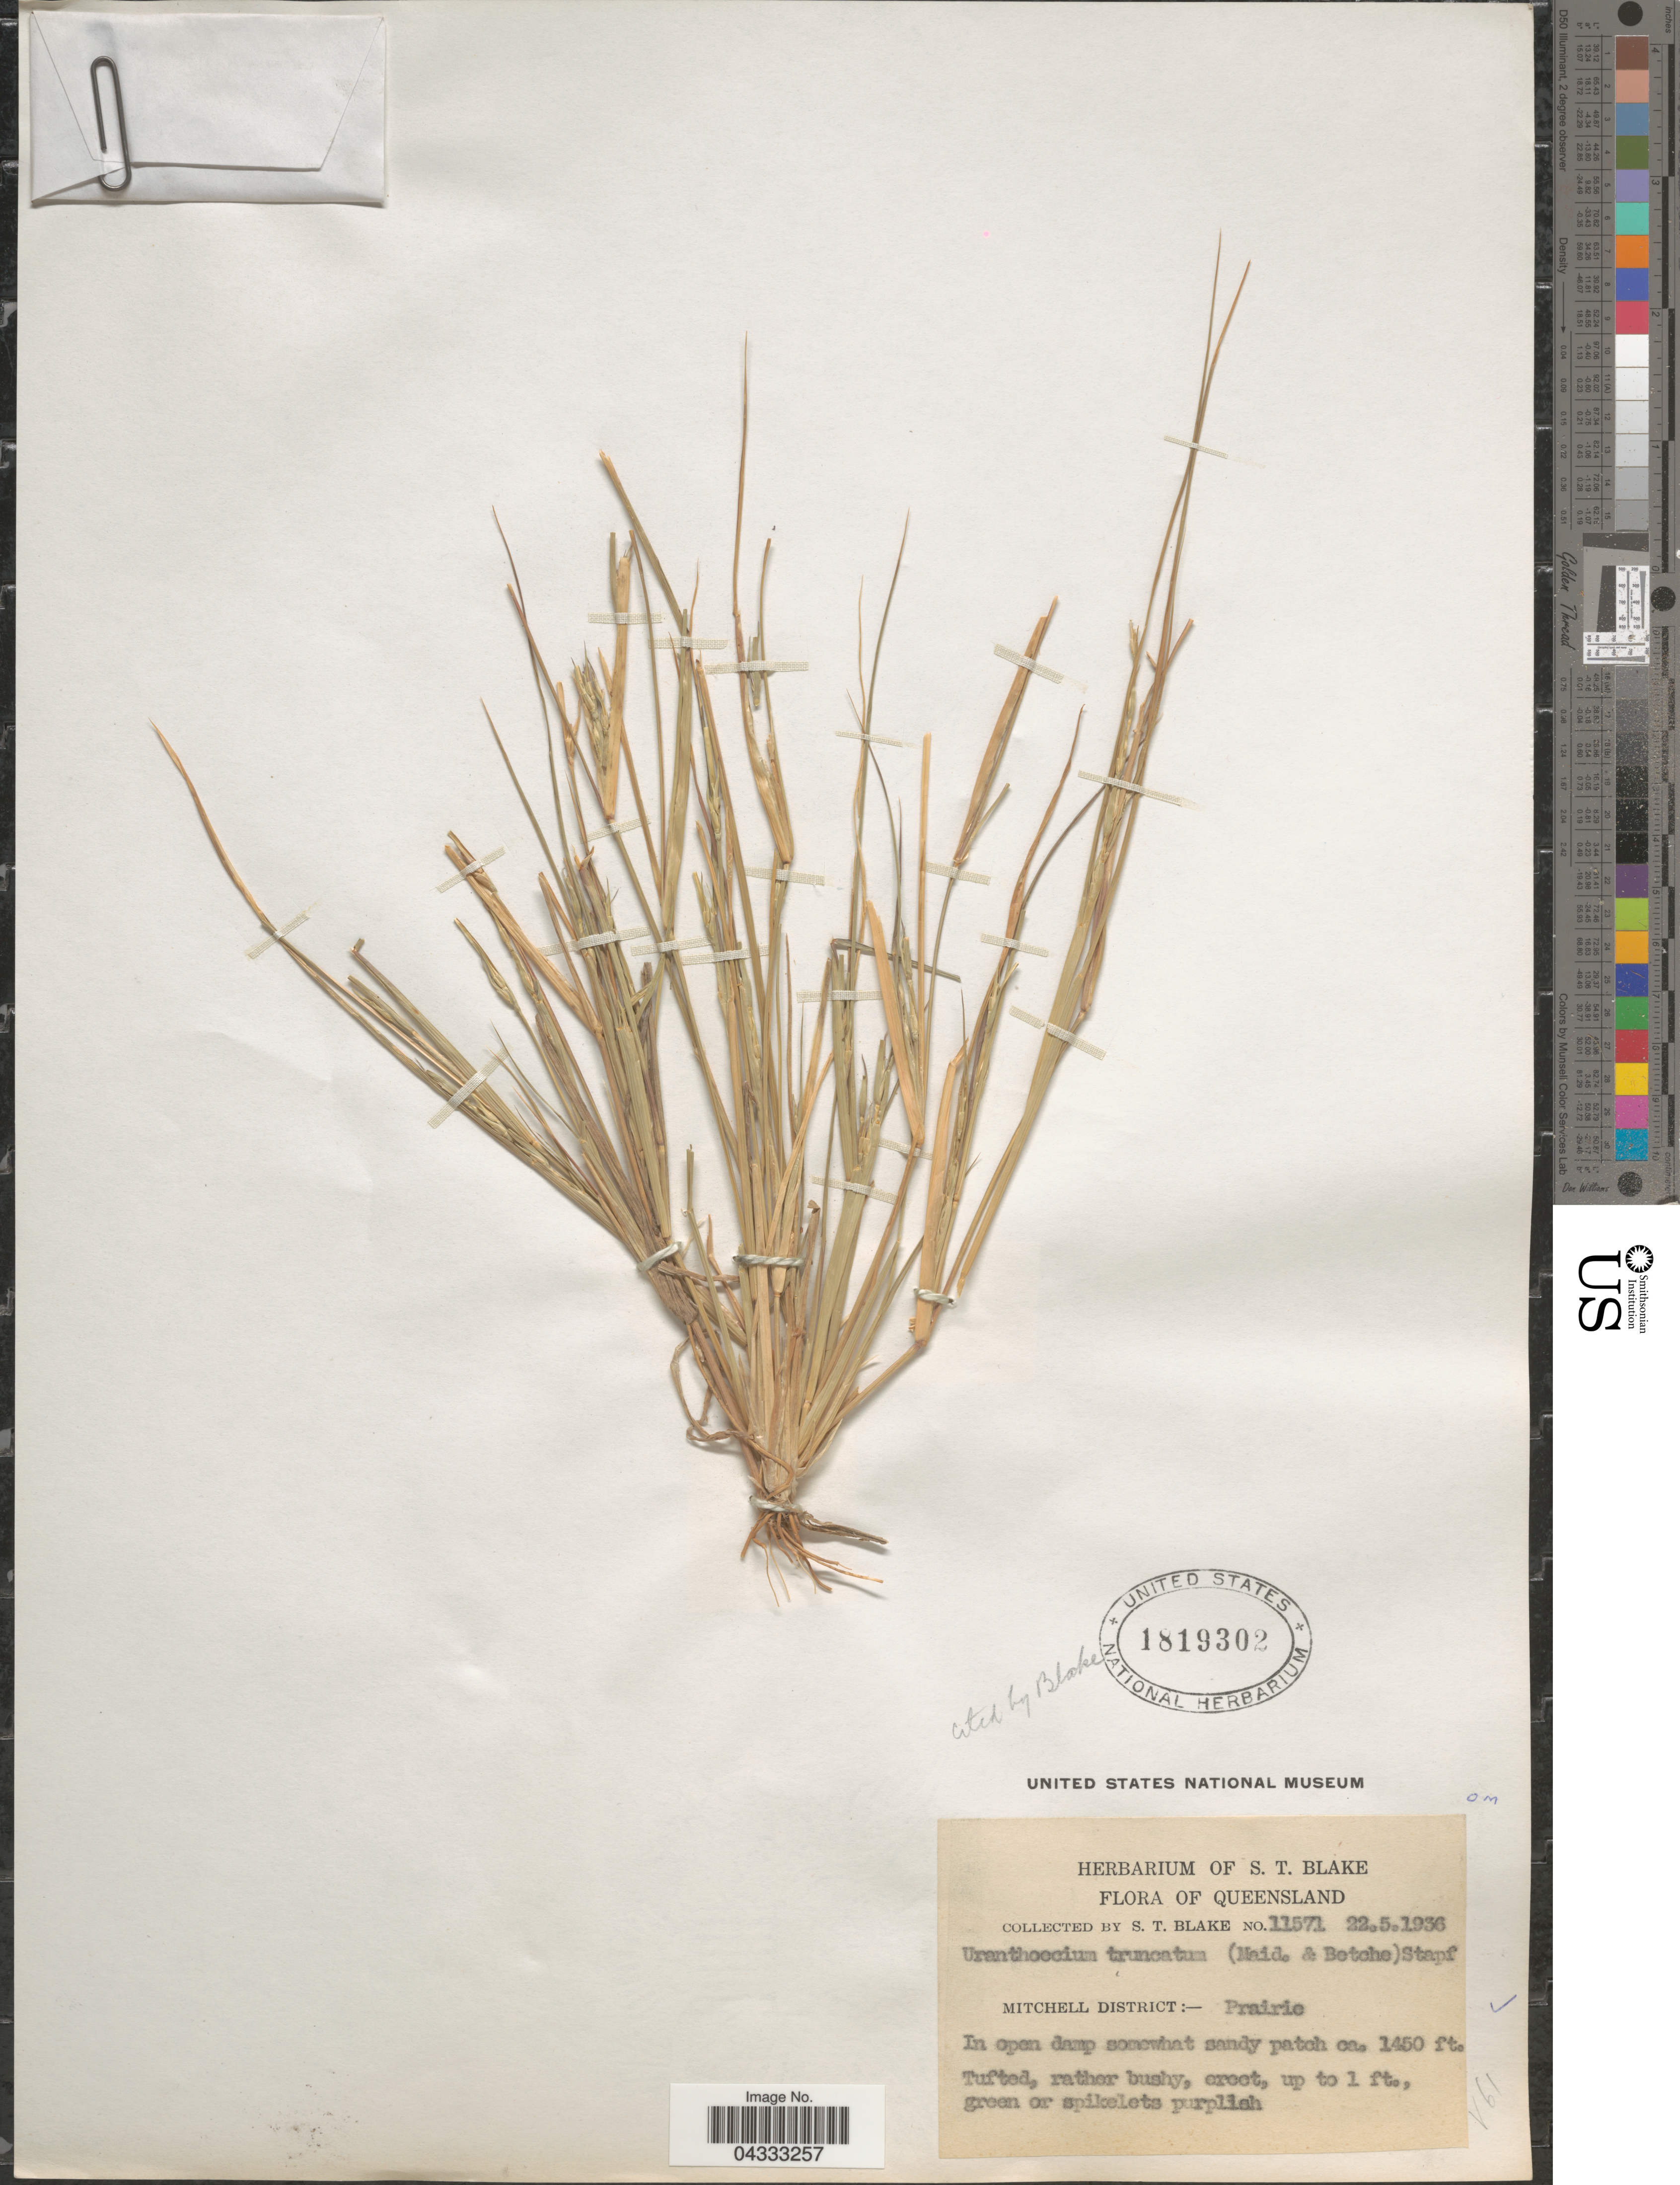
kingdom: Plantae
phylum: Tracheophyta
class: Liliopsida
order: Poales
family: Poaceae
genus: Uranthoecium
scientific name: Uranthoecium truncatum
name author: (Maiden & Betche) Stapf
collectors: S. T. Blake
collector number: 11571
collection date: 1936-05-22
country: Australia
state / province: Queensland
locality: Mitchell District:-Prairie. In open damp somewhat sandy patch.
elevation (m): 442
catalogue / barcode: US 1819302